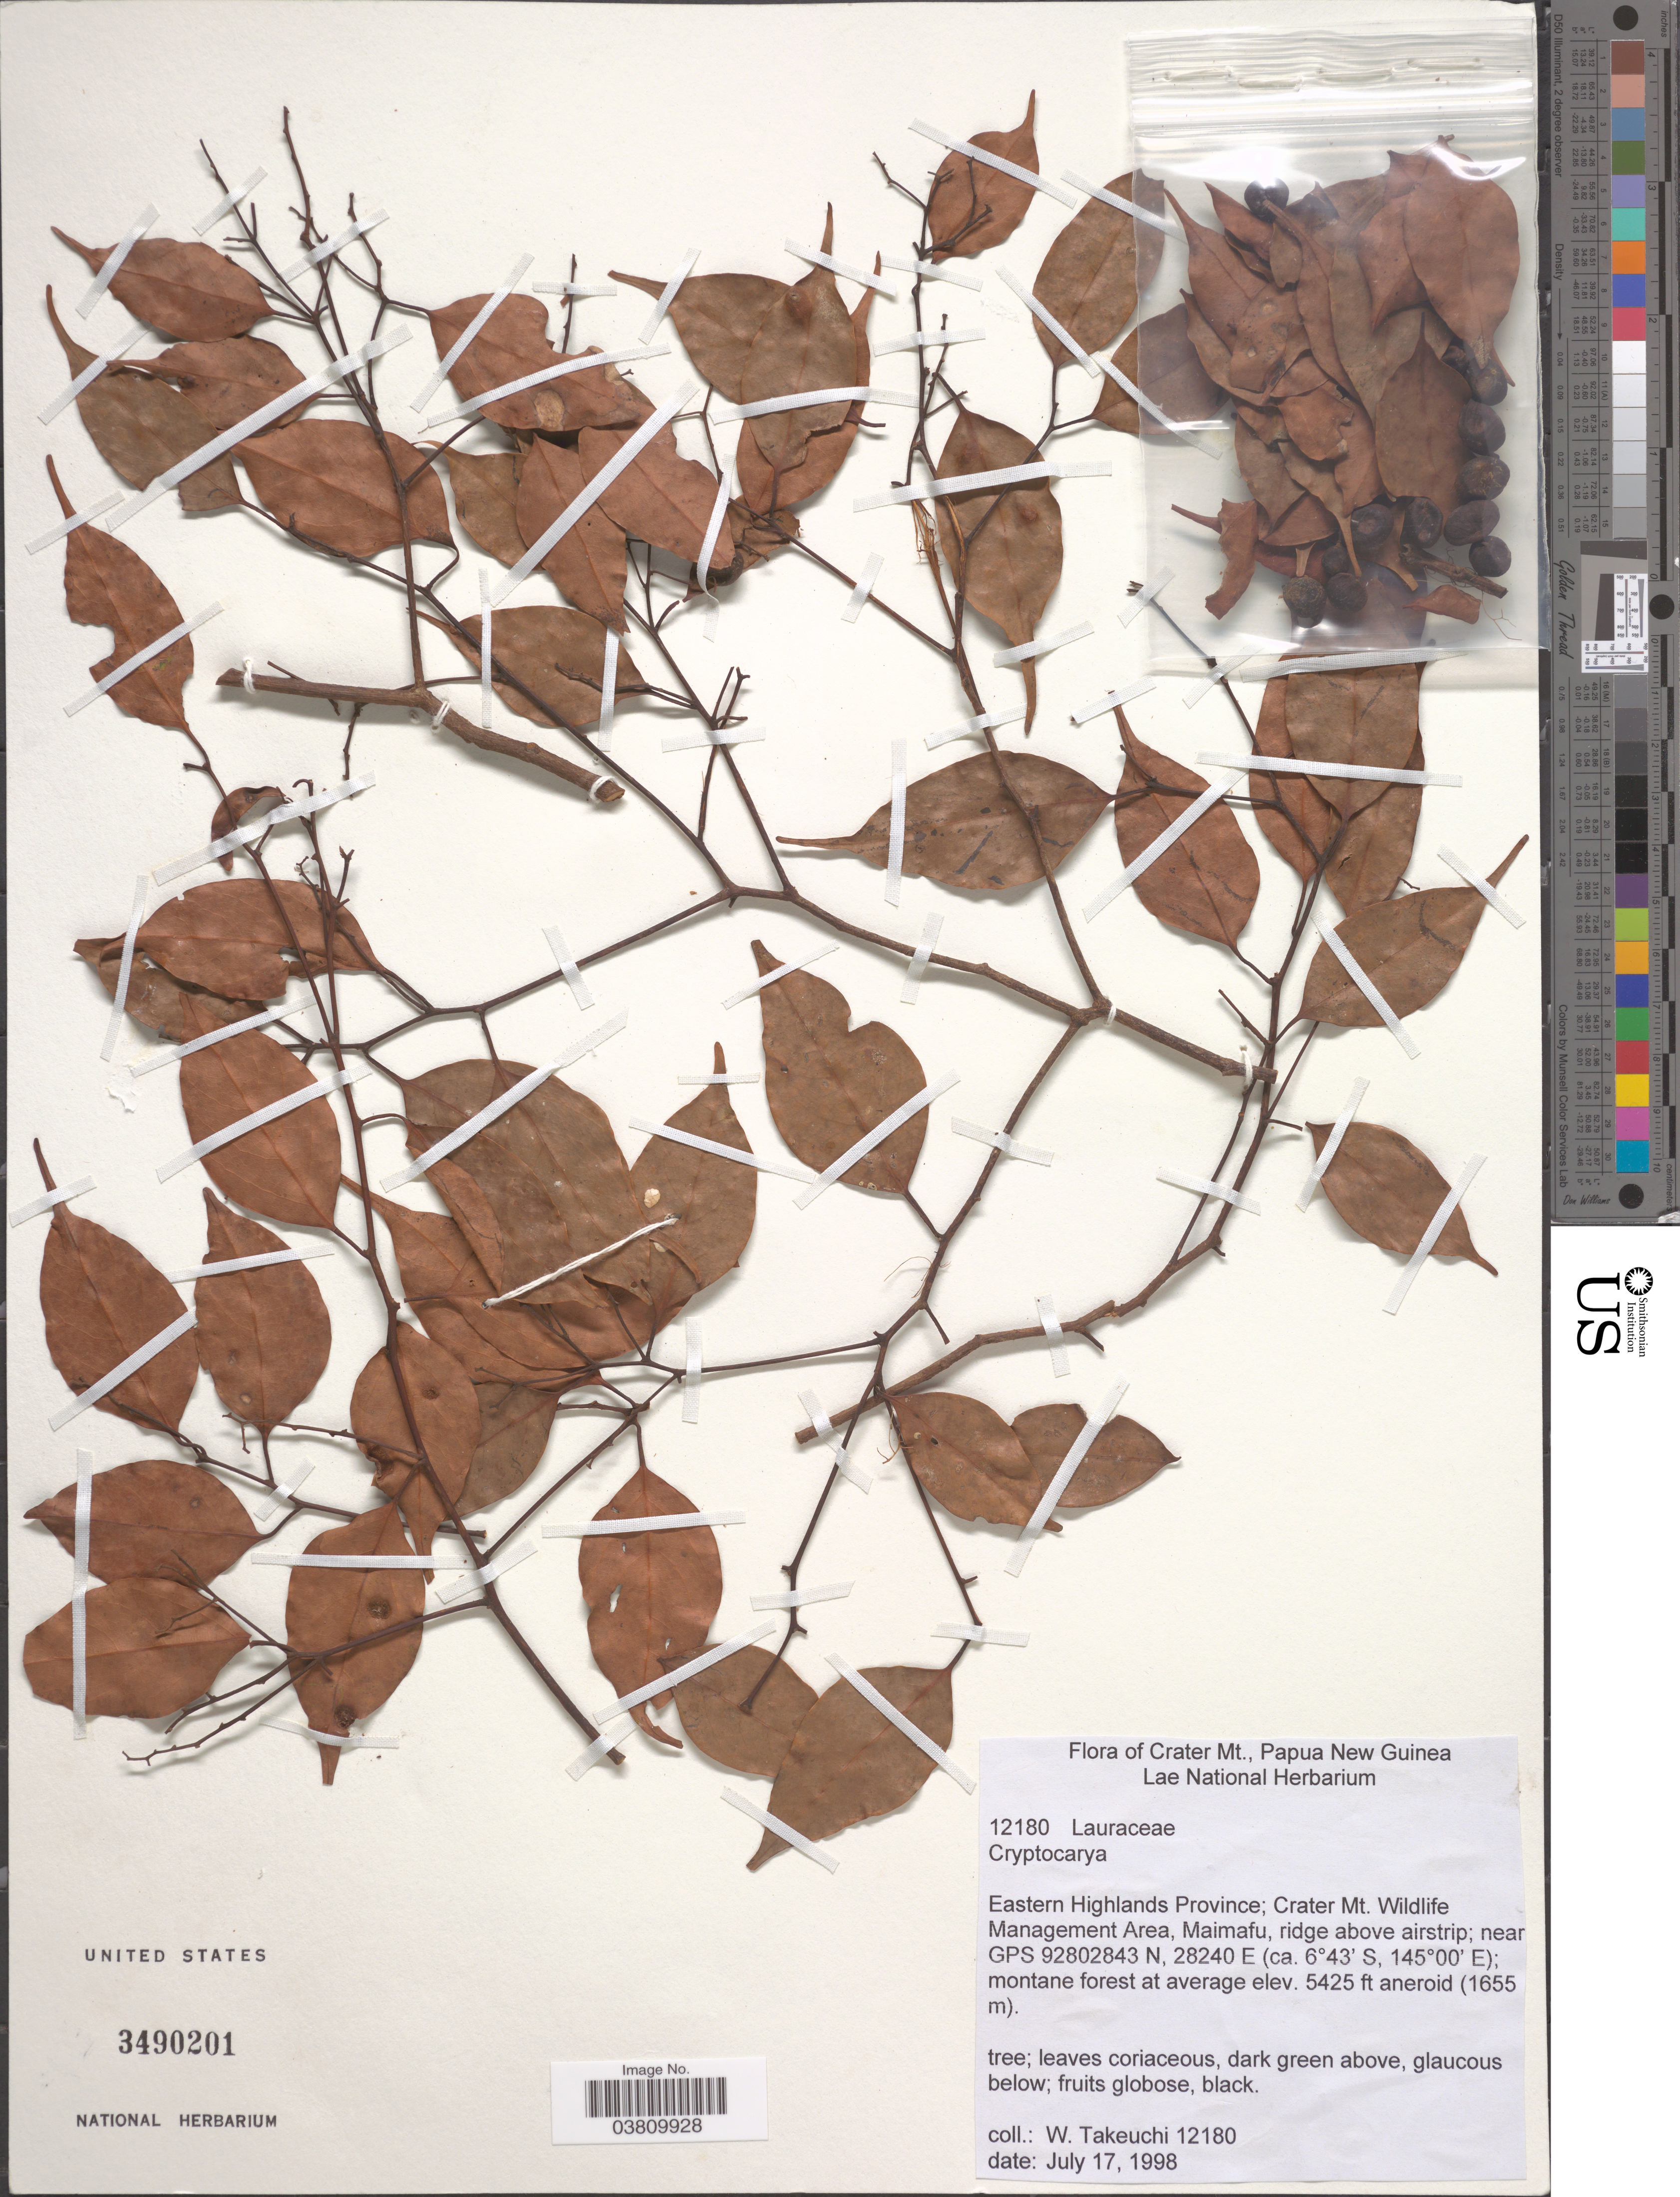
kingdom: Plantae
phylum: Tracheophyta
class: Magnoliopsida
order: Laurales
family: Lauraceae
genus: Cryptocarya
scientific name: Cryptocarya sp.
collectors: W. Takeuchi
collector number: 12180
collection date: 1998-07-17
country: Papua New Guinea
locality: Crater Mt., Eastern Highlands Province; Crater Mt. Wildlife Management Area, Maimafu, ridge above airstrip; near GPS 92802843 N, 28240 E.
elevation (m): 1654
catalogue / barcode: US 3490201